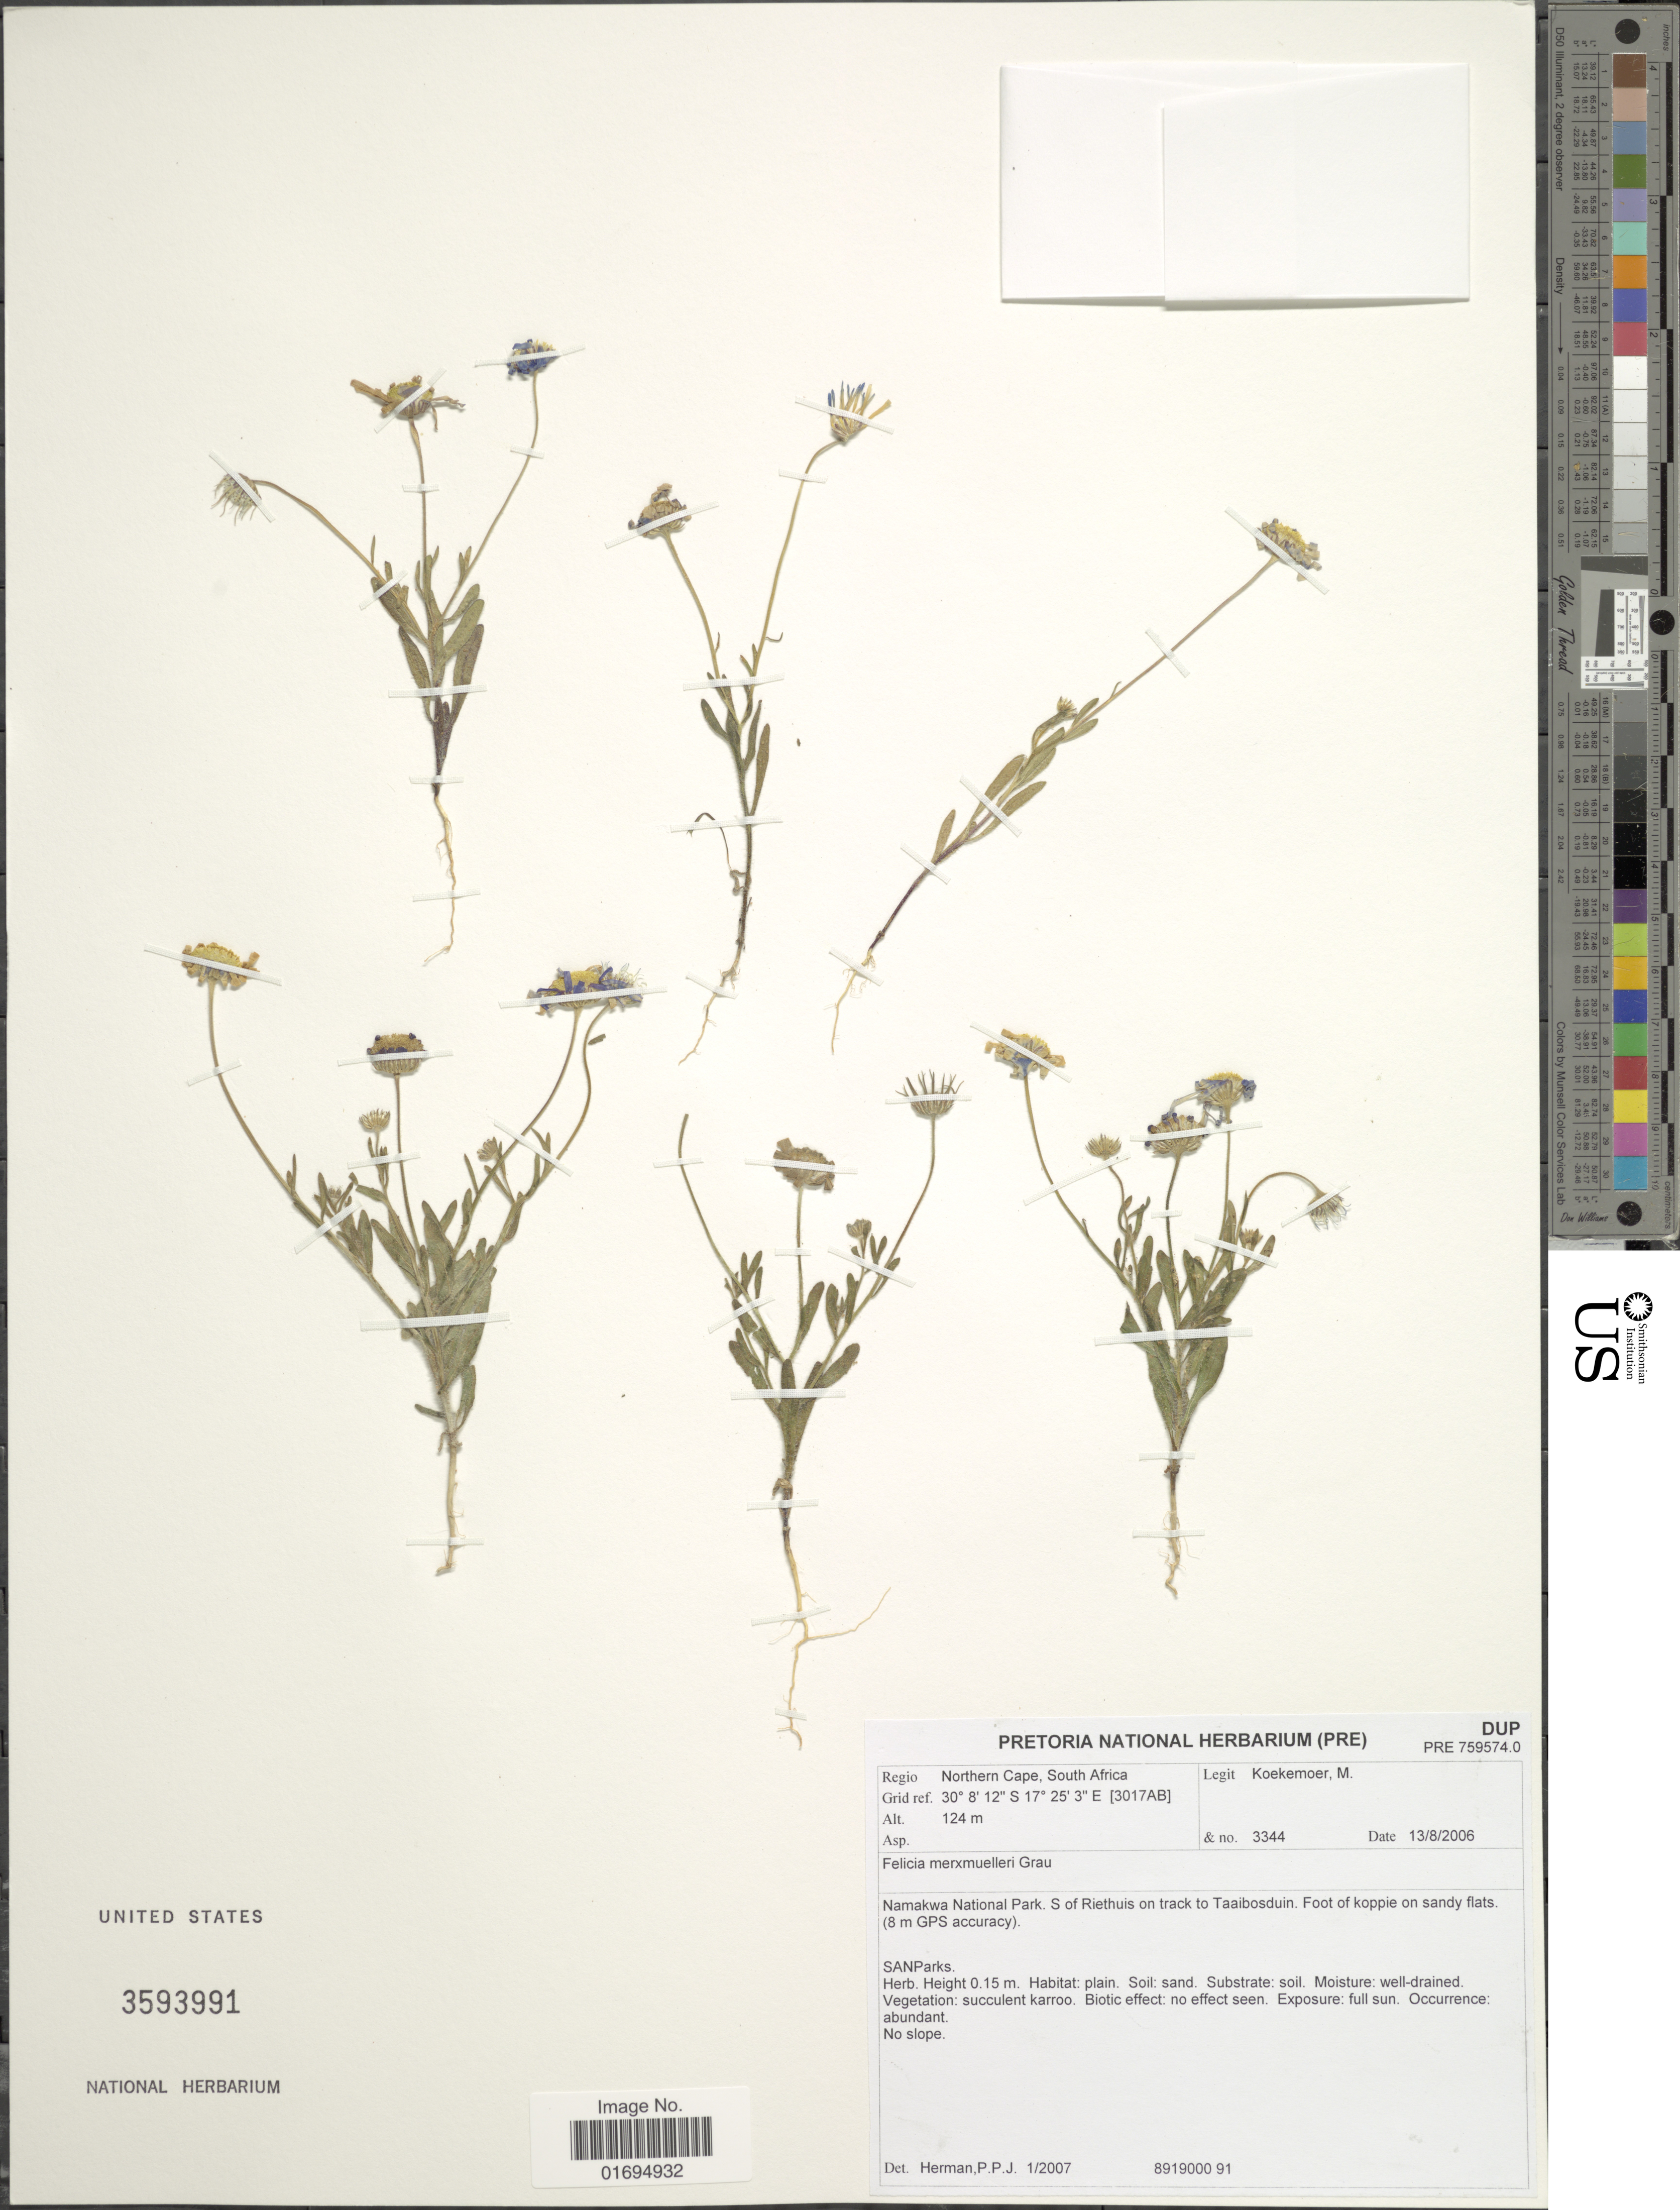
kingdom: Plantae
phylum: Tracheophyta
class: Magnoliopsida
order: Asterales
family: Asteraceae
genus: Felicia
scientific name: Felicia merxmuelleri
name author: Grau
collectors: M. Koekemoer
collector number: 3344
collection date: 2006-08-13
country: South Africa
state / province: Northern Cape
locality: Namakwa National Park, S of Riethuis on track to Taaibosduin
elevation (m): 124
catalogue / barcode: US 3593991